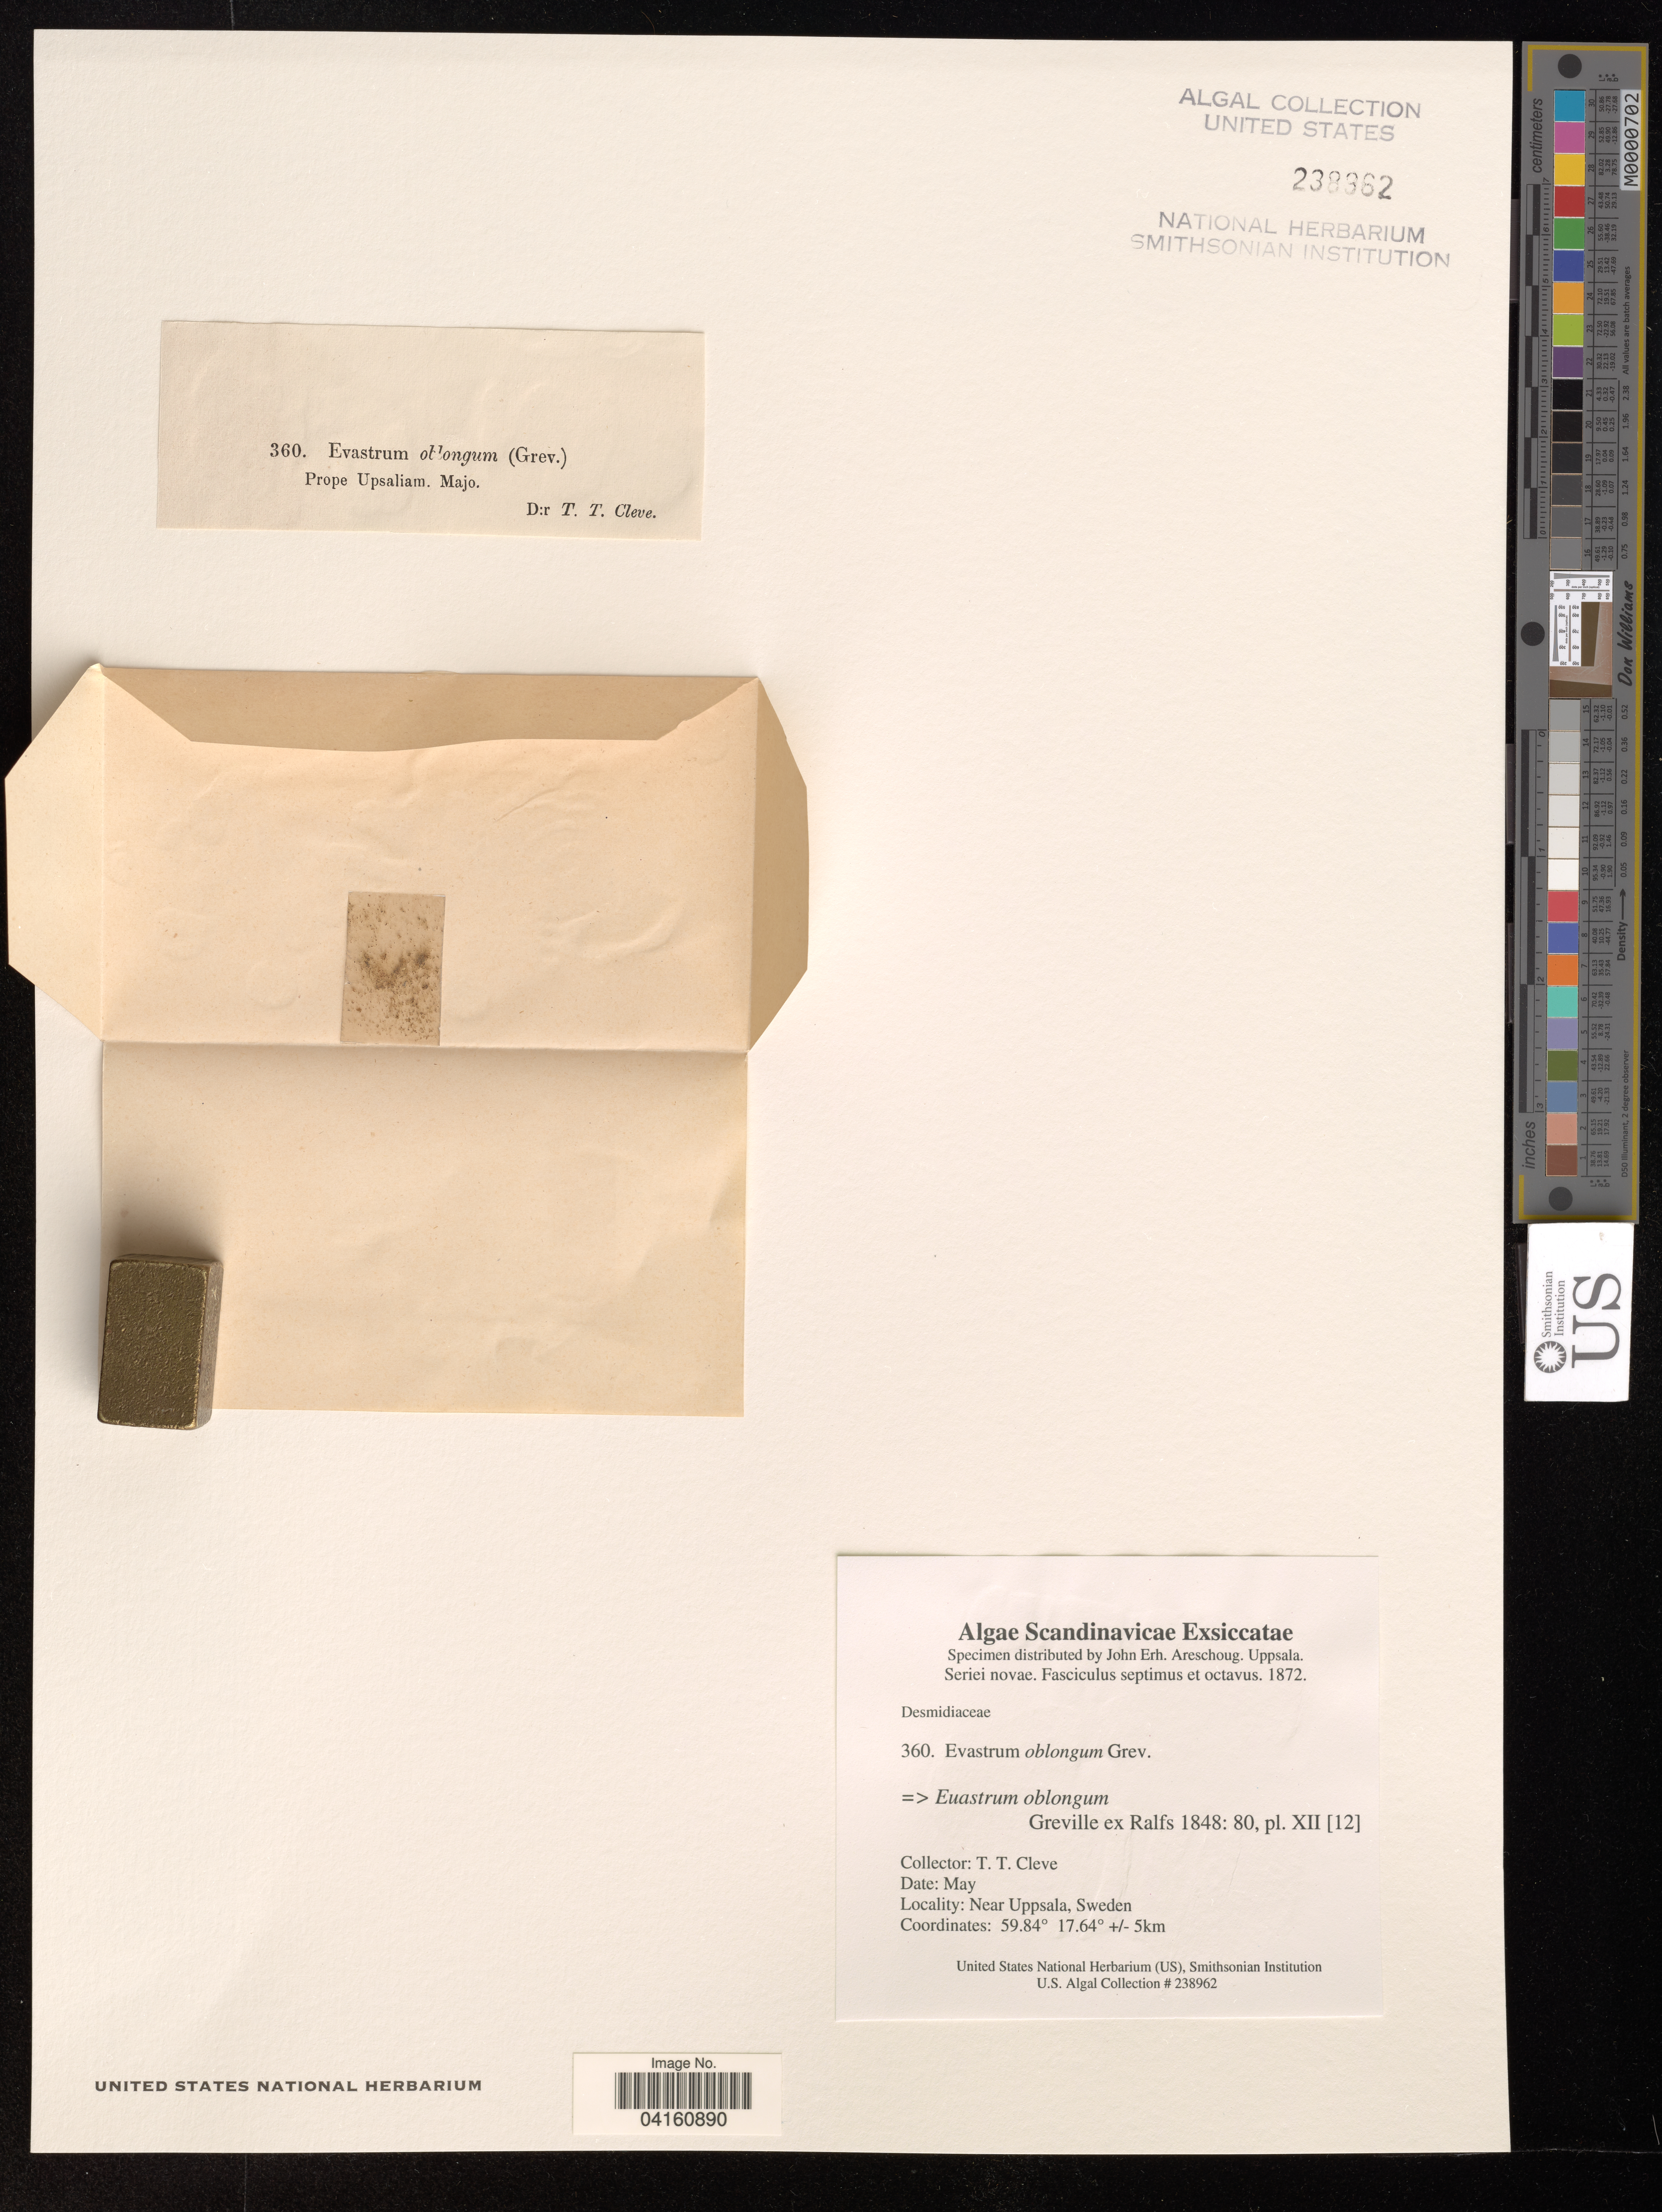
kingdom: Plantae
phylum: Charophyta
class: Zygnematophyceae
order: Zygnematales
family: Desmidiaceae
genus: Euastrum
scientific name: Euastrum oblongum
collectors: T. Cleve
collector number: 360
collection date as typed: Jul 18--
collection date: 1872-05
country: Sweden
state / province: Uppsala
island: Gotland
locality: Near Uppsala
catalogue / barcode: US 238962